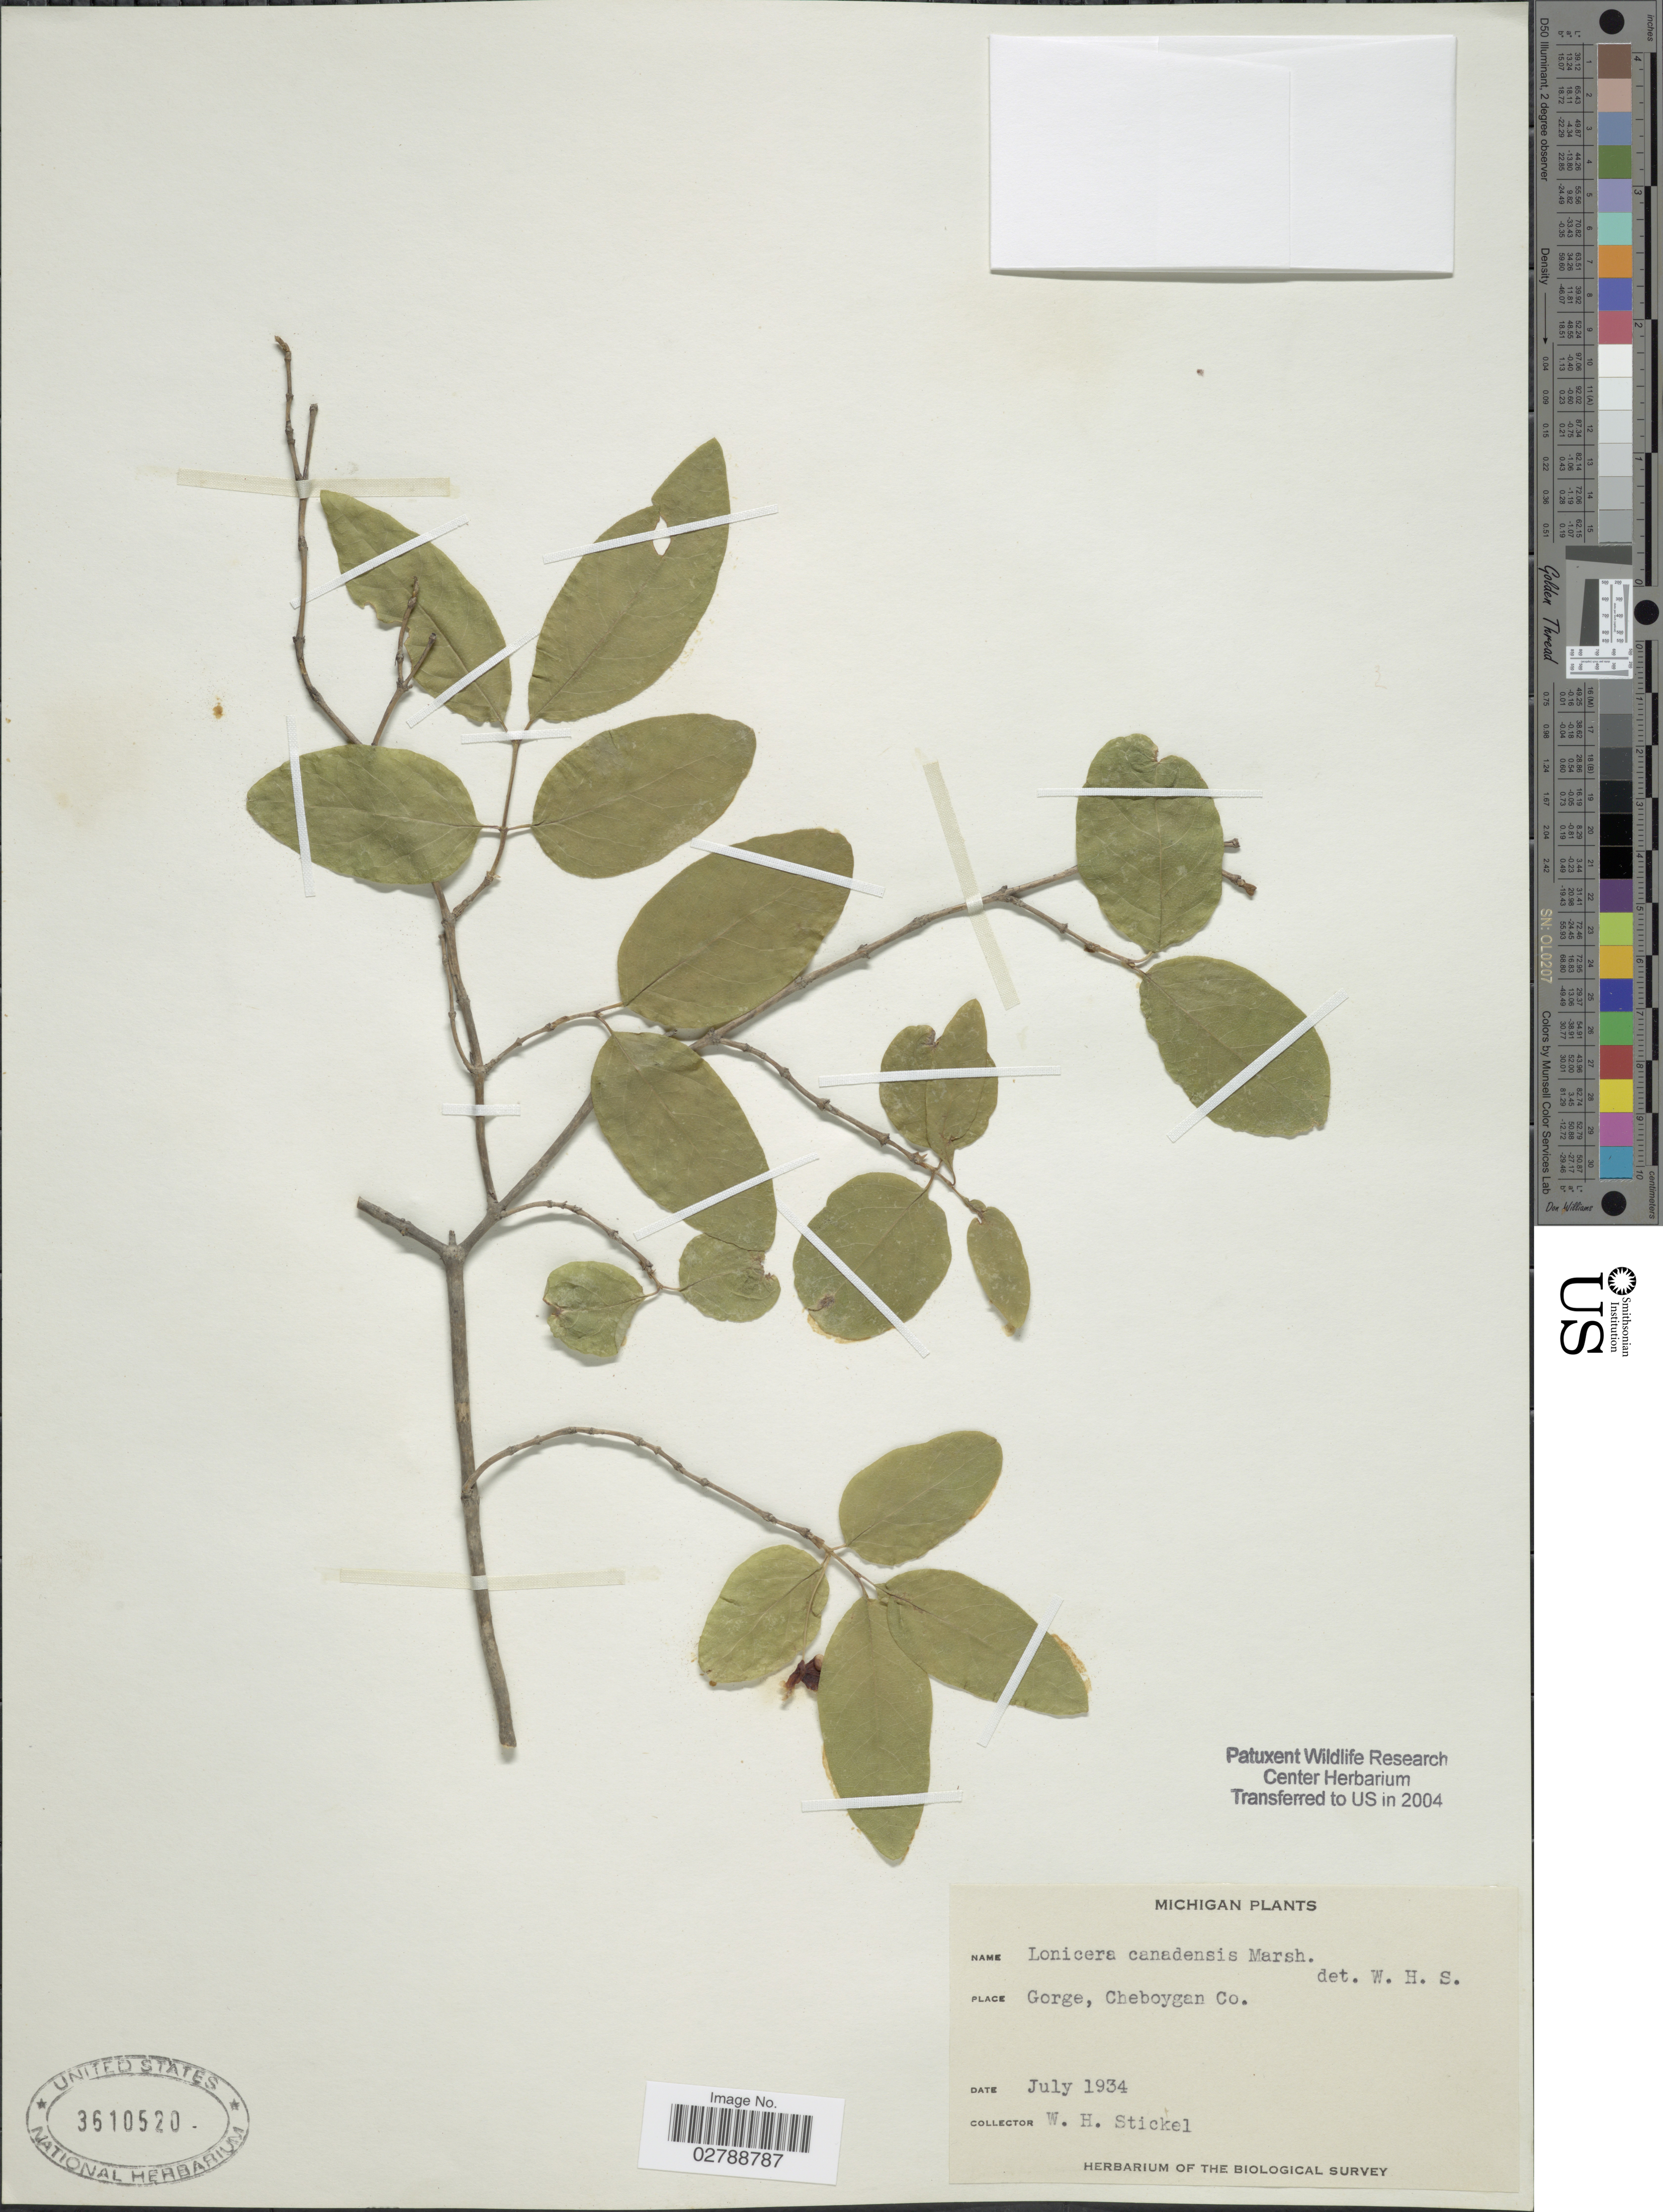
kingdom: Plantae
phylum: Tracheophyta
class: Magnoliopsida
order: Dipsacales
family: Caprifoliaceae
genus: Lonicera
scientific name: Lonicera canadensis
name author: Bartram & W. Bartram ex Marshall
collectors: W. Stickel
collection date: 1934-07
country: United States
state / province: Michigan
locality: Gorge, Cheboygan Co.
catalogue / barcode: US 3610520